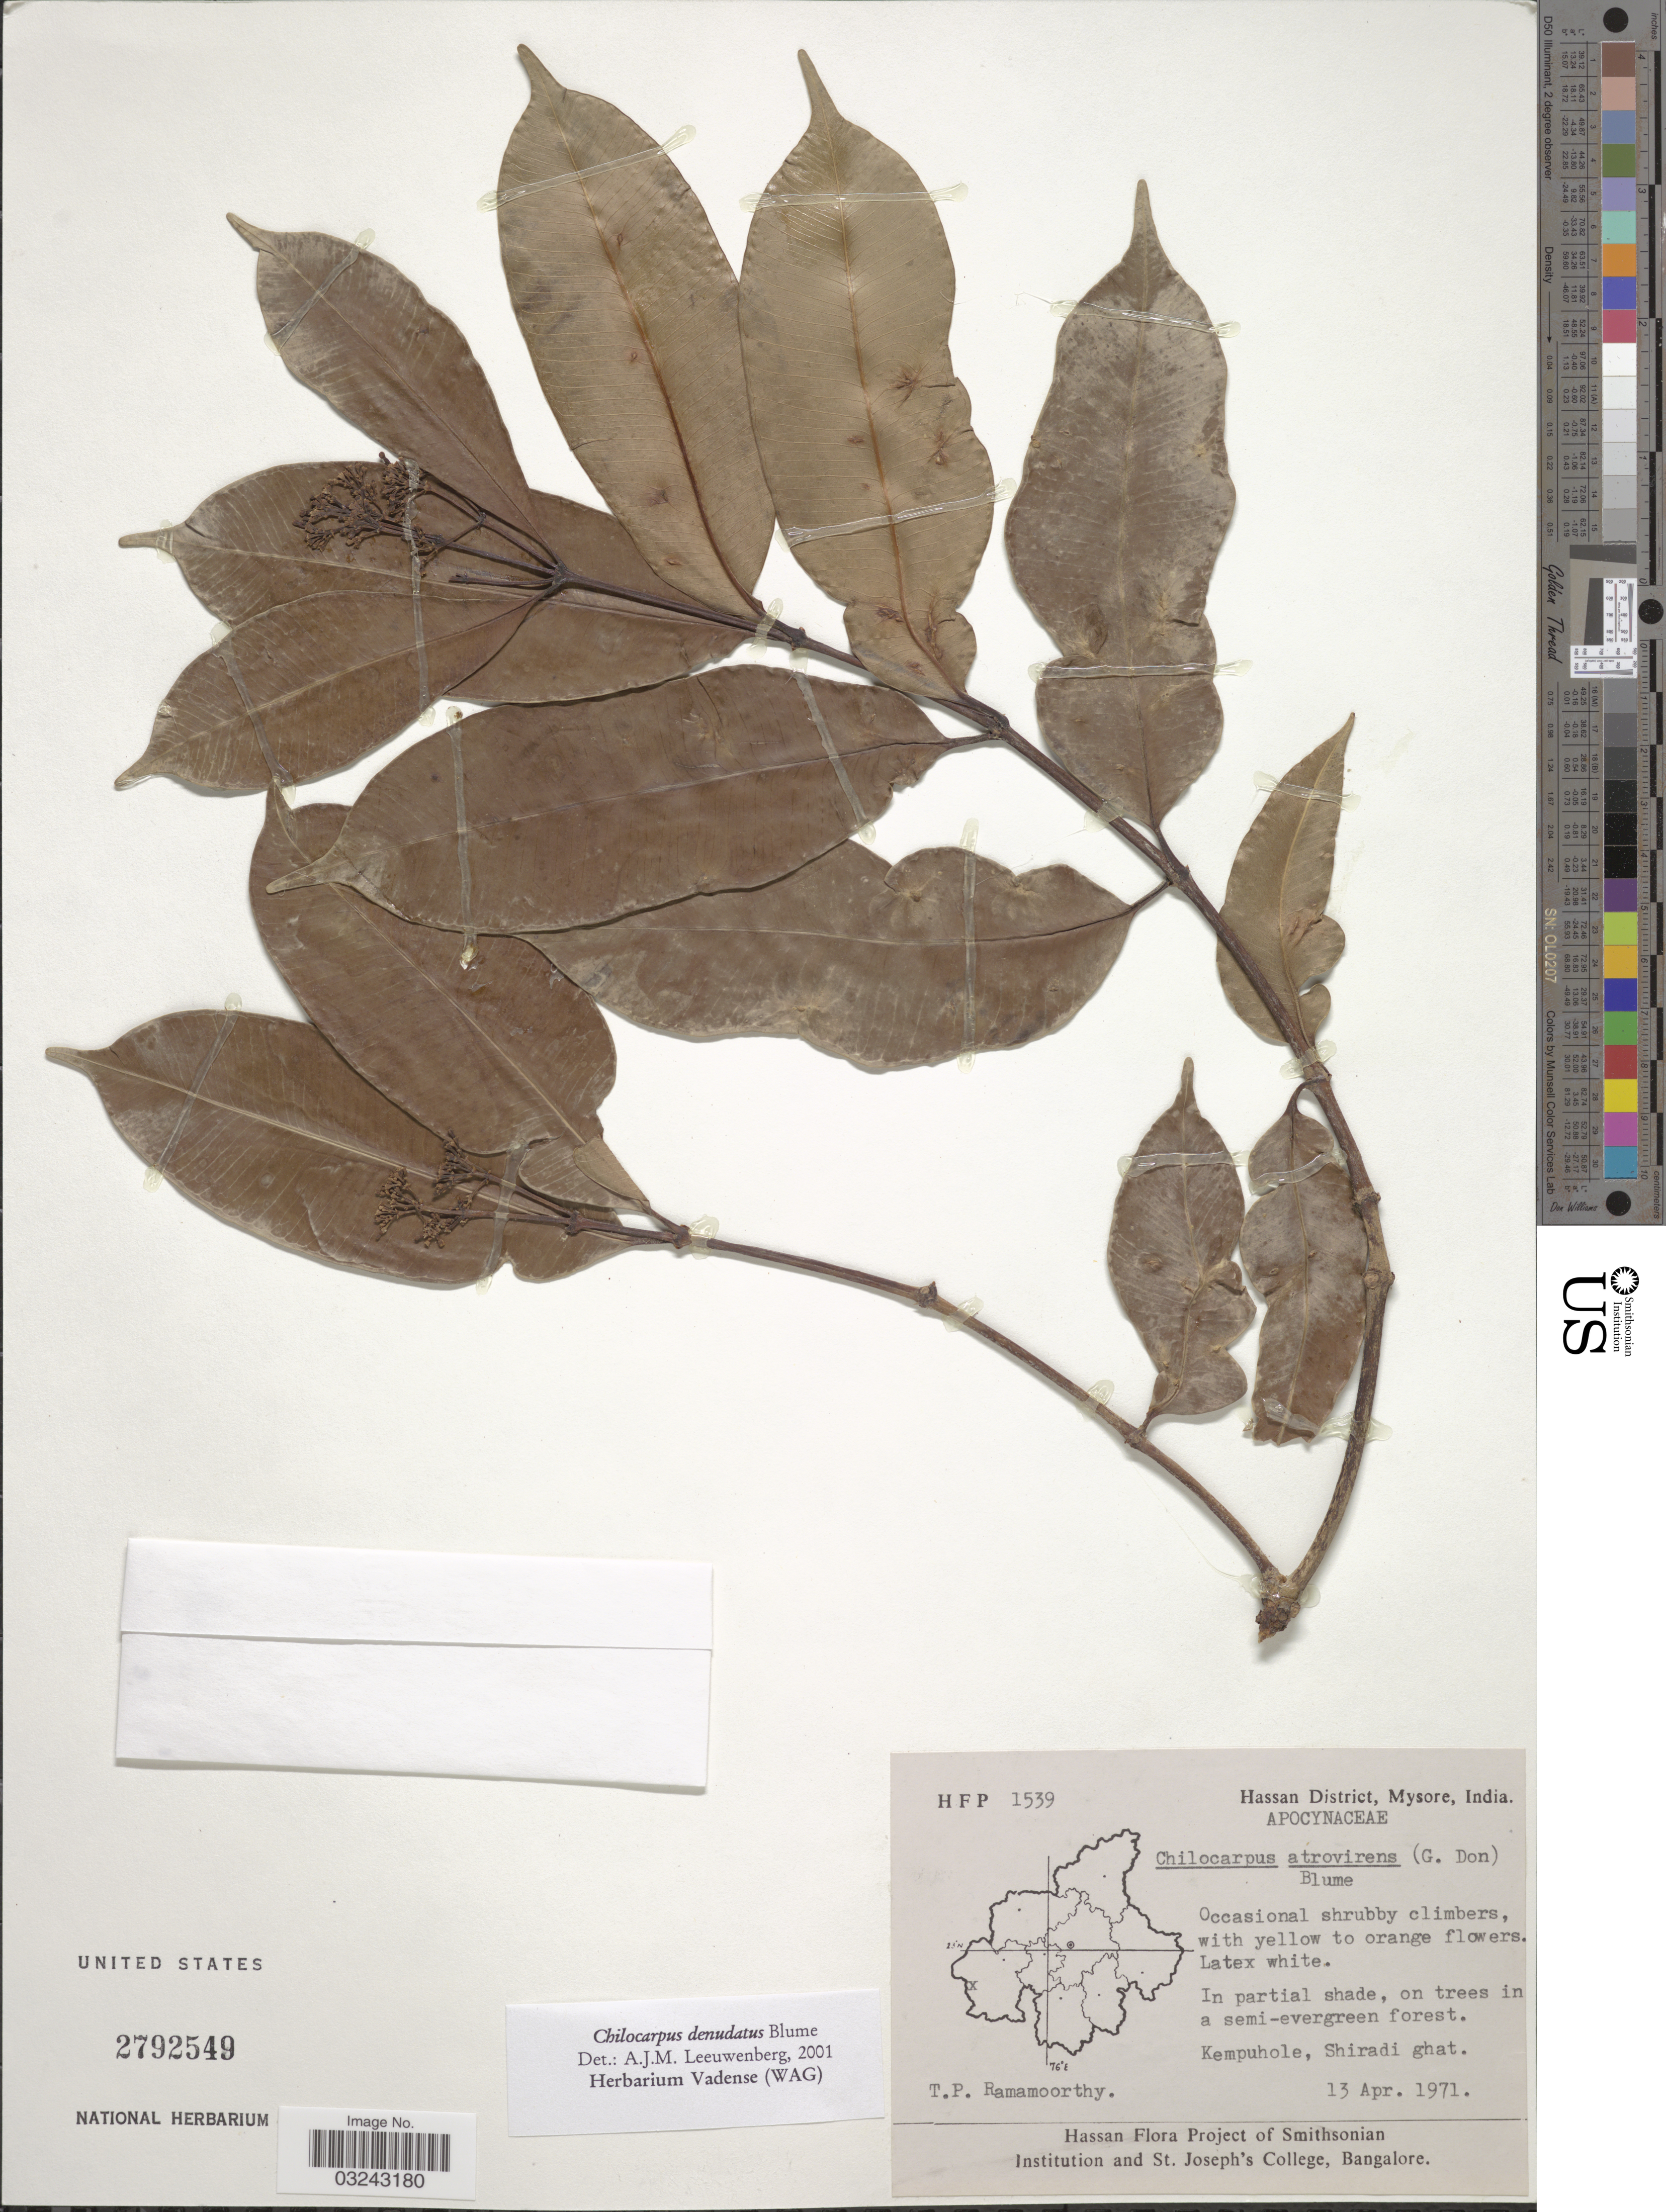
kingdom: Plantae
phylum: Tracheophyta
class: Magnoliopsida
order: Gentianales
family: Apocynaceae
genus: Chilocarpus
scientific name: Chilocarpus denudatus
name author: Blume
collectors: T. P. Ramamoorthy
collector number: HFP1539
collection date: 1971-04-13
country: India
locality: Hassan District, Mysore, Kempuhole, Shiradi ghat.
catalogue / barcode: US 2792549